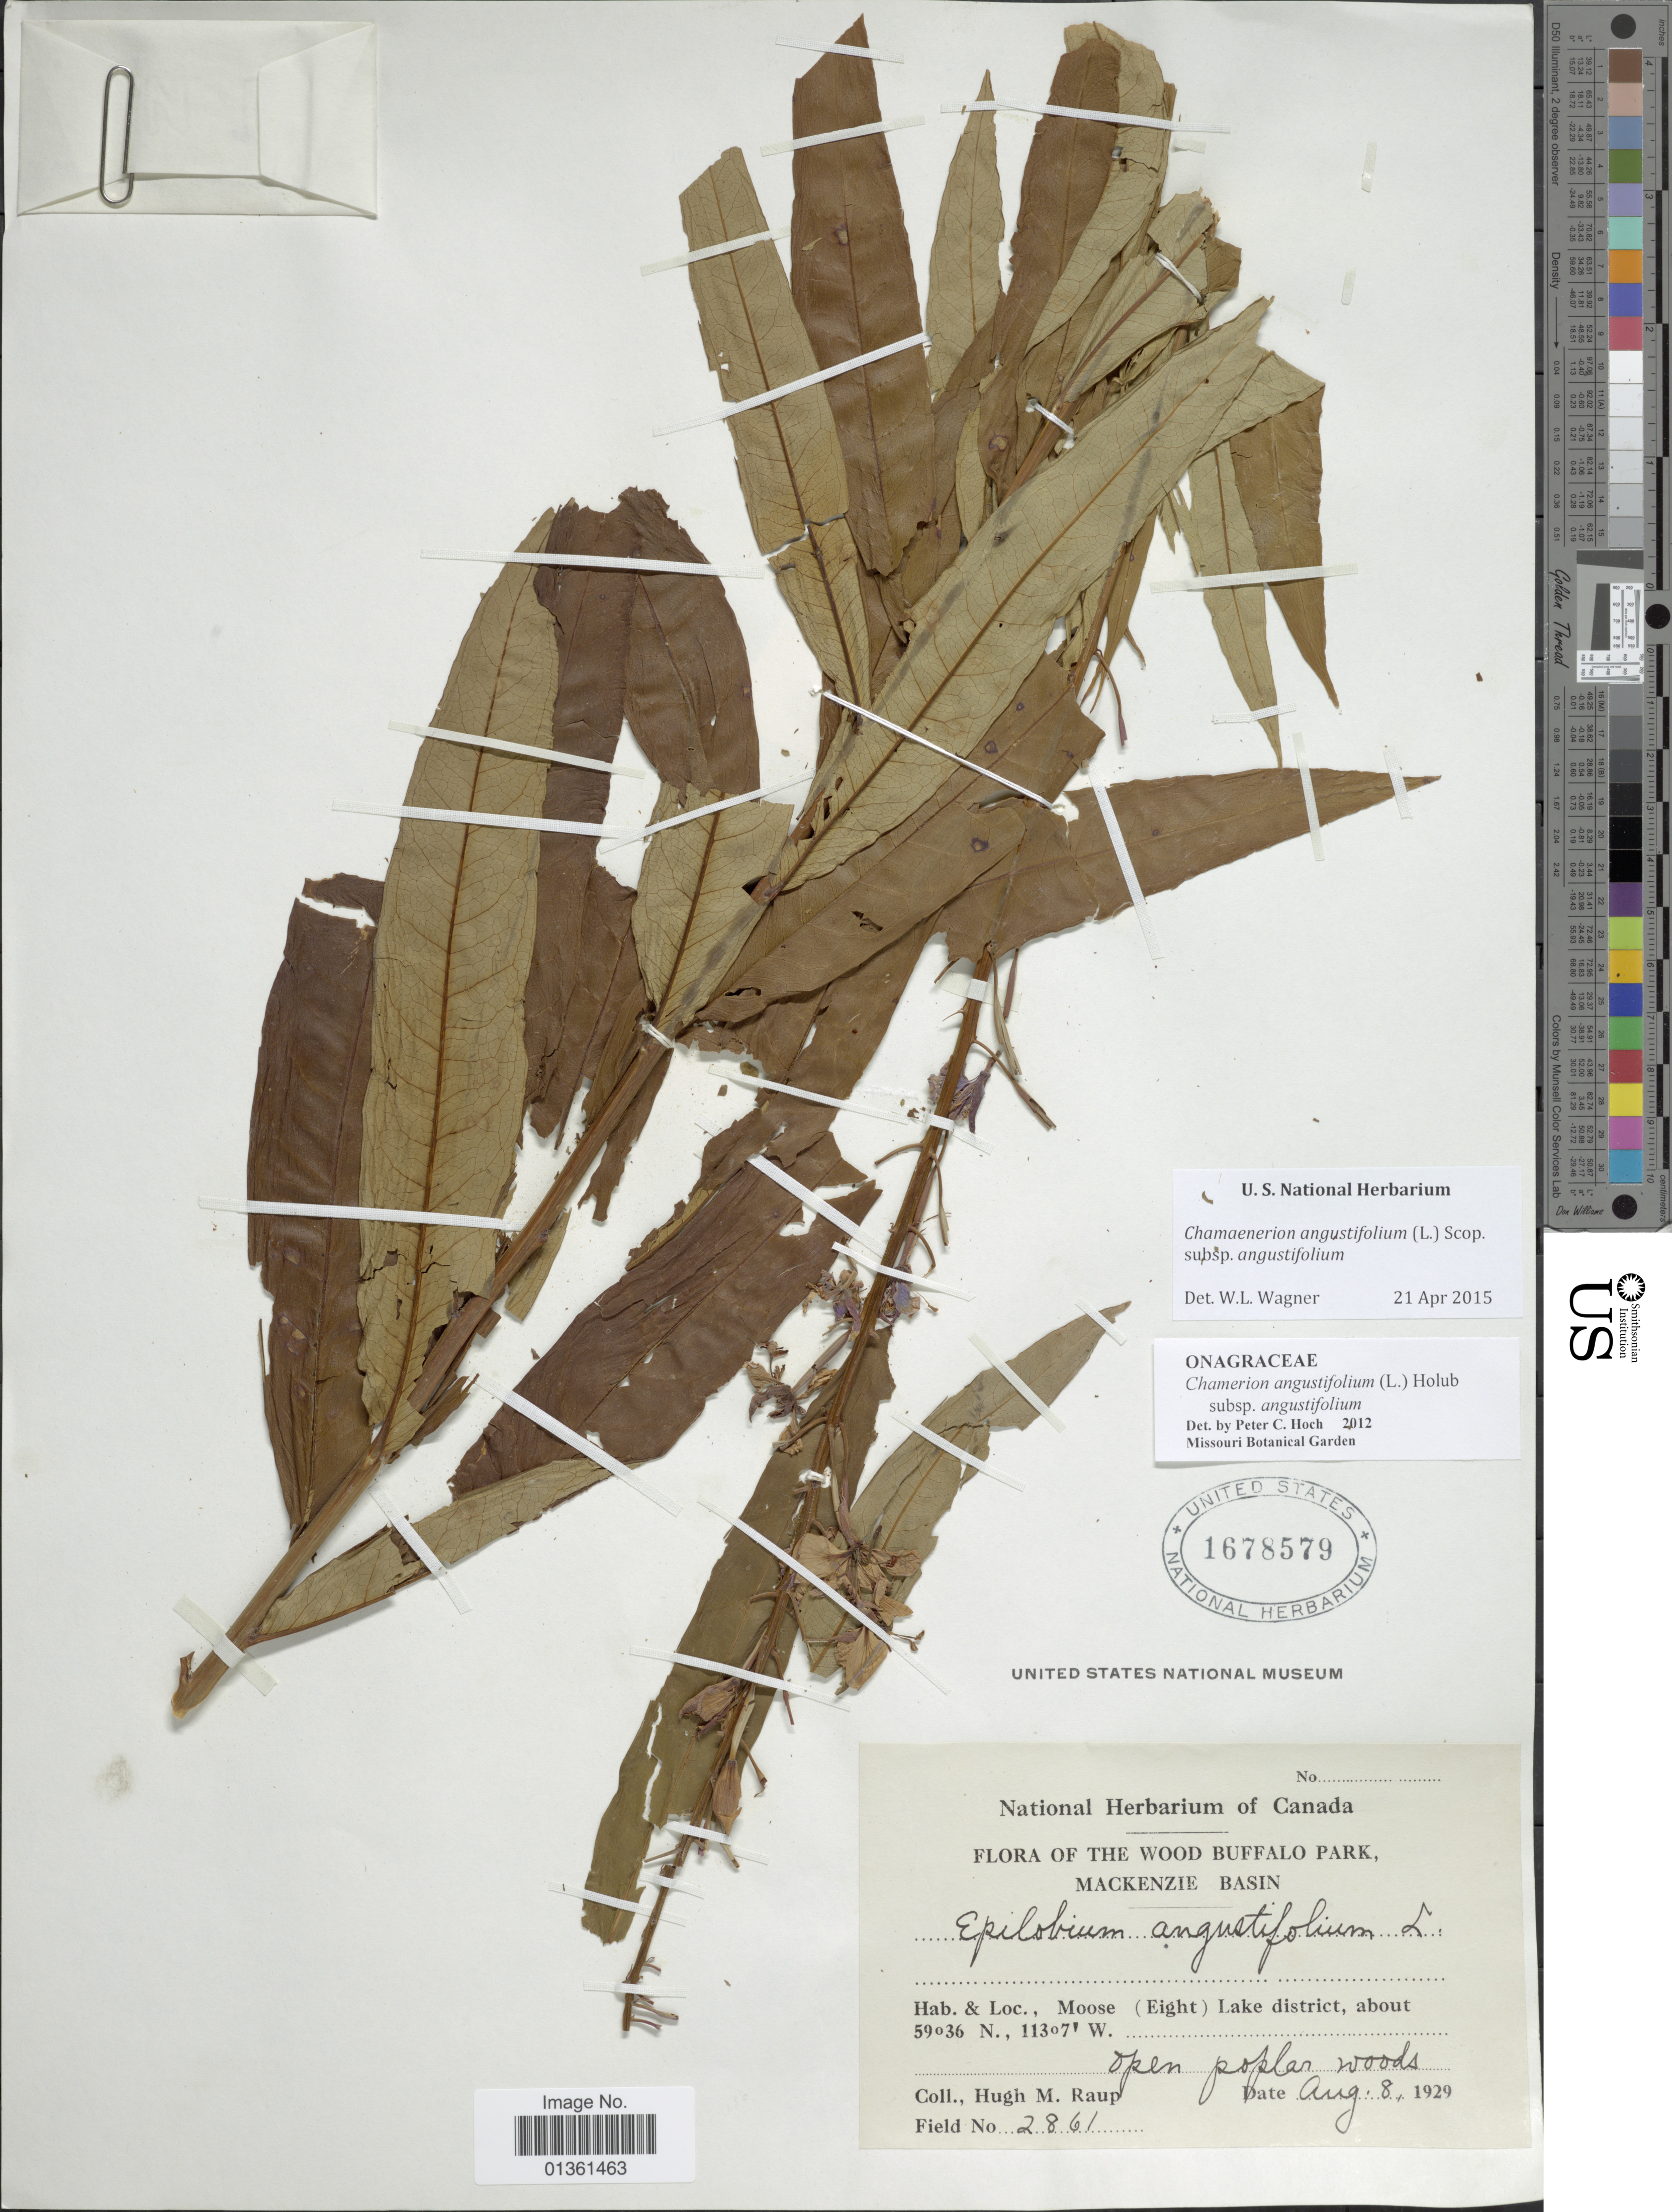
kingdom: Plantae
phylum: Tracheophyta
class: Magnoliopsida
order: Myrtales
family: Onagraceae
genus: Chamaenerion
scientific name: Chamaenerion angustifolium subsp. angustifolium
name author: (L.) Scop.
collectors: H. Raup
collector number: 2861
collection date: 1929-08-08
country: Canada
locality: Wood Buffalo Park, Mackenzie Basin. Moose (Eight) Lake district.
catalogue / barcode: US 1678579